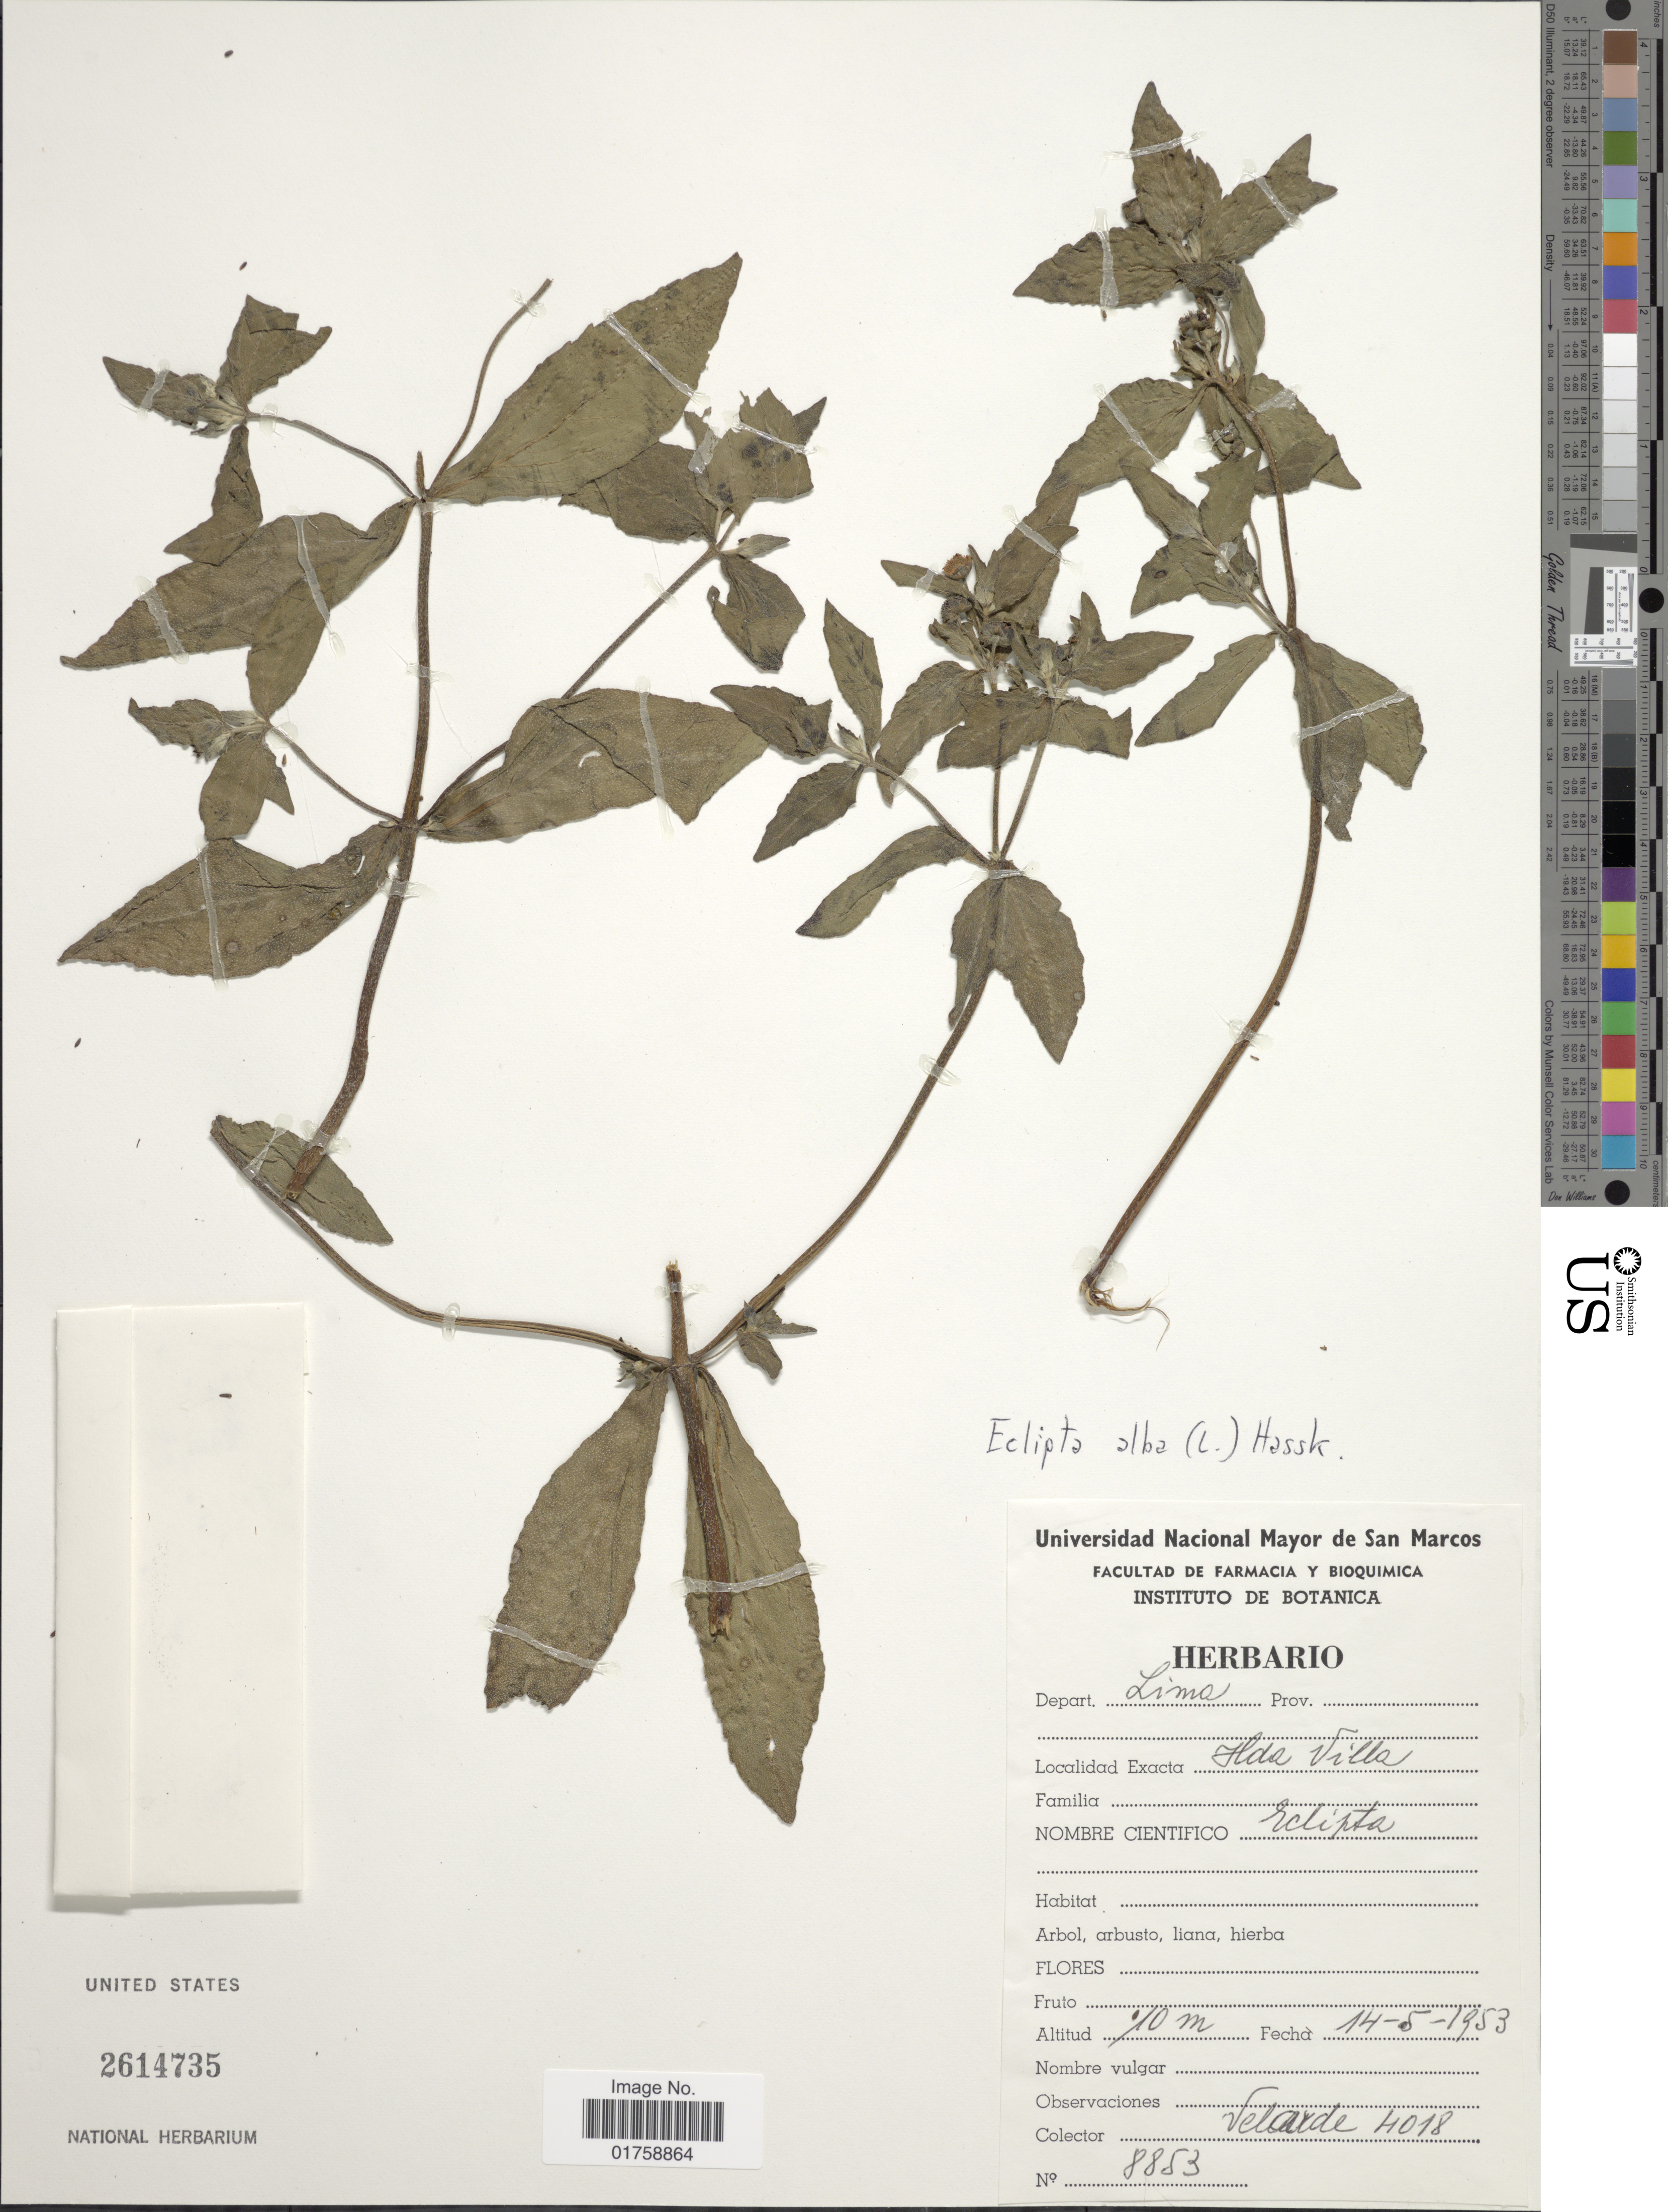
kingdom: Plantae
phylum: Tracheophyta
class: Magnoliopsida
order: Asterales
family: Asteraceae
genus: Eclipta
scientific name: Eclipta alba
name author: (L.) Hassk.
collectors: -. Velarde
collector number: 4018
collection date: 1953-05-14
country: Peru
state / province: Lima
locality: Depart. Lima. Prov. Ilda Villa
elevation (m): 10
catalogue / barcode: US 2614735